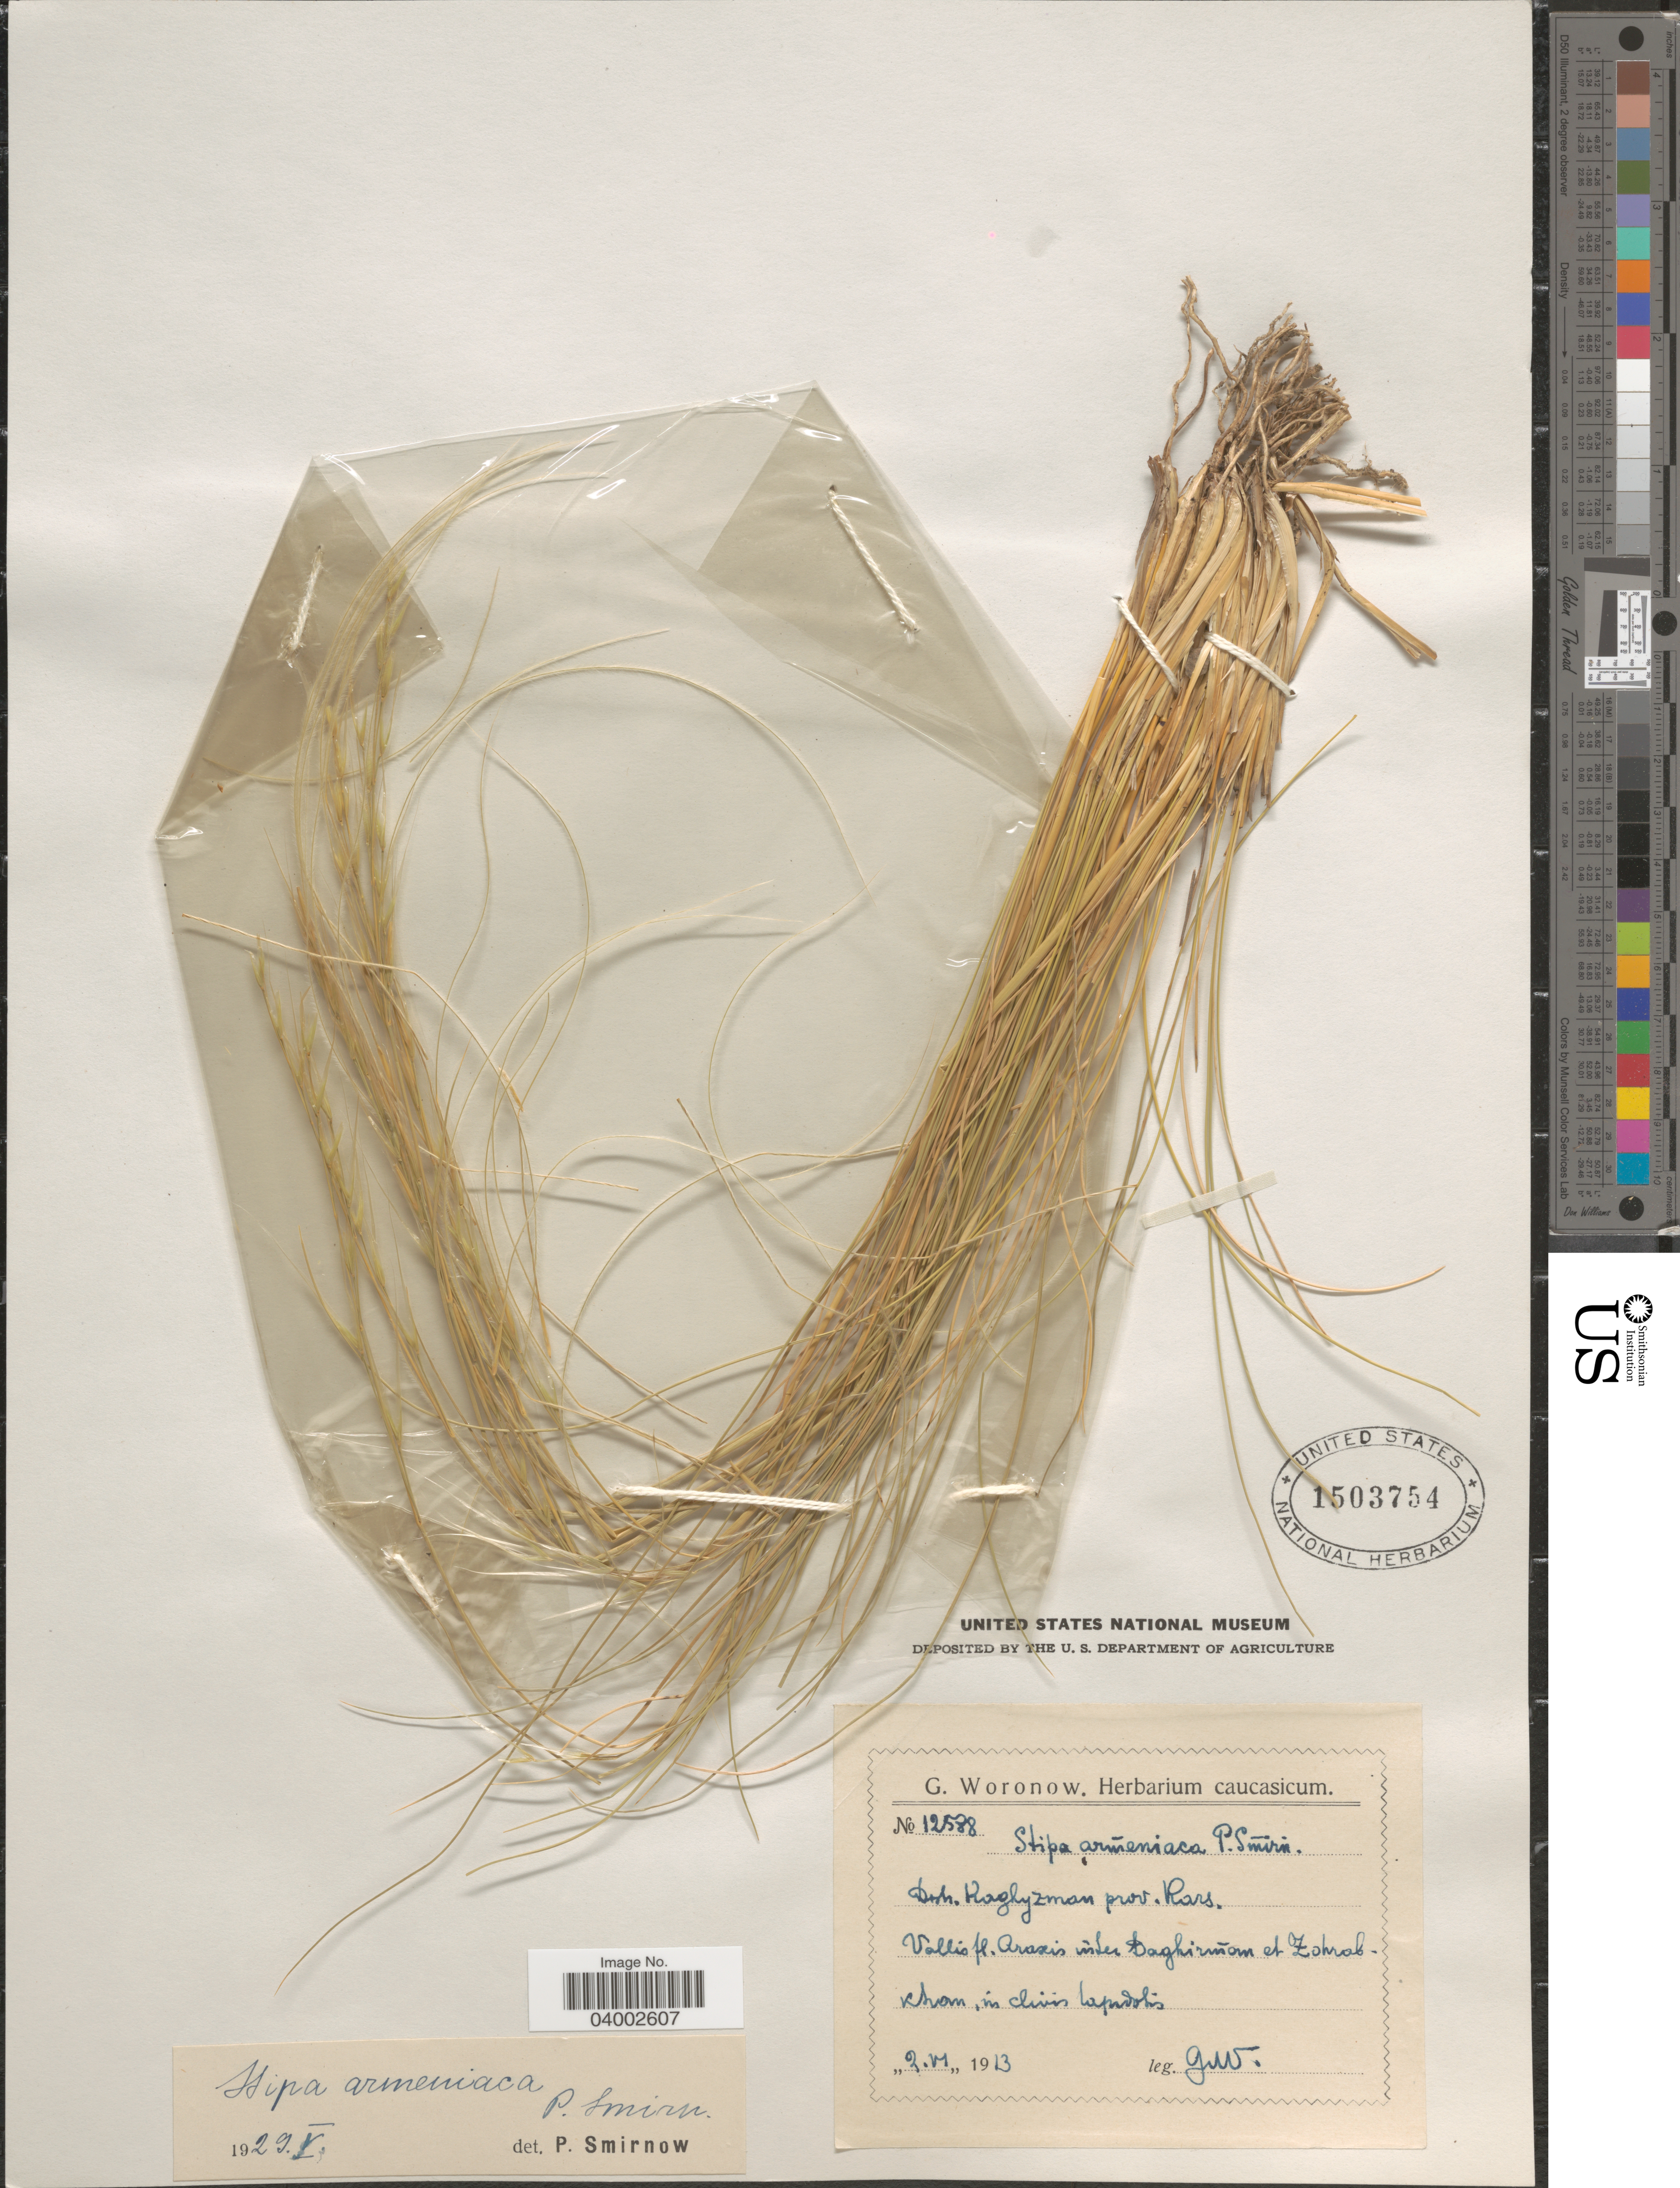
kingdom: Plantae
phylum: Tracheophyta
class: Liliopsida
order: Poales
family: Poaceae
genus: Stipa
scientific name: Stipa armeniaca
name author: P.A. Smirn. ex Roshev.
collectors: G. Woronow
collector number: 12588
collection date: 1913-06-02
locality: Distr. Kaghyzman [interpreted] prov. Kars [interpreted]. Vallis fl. Arasis [interpreted] inter Daghirmam [interpreted] et Zohralkham [interpreted], in clivis lapadosis [interpreted].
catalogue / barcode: US 1503754